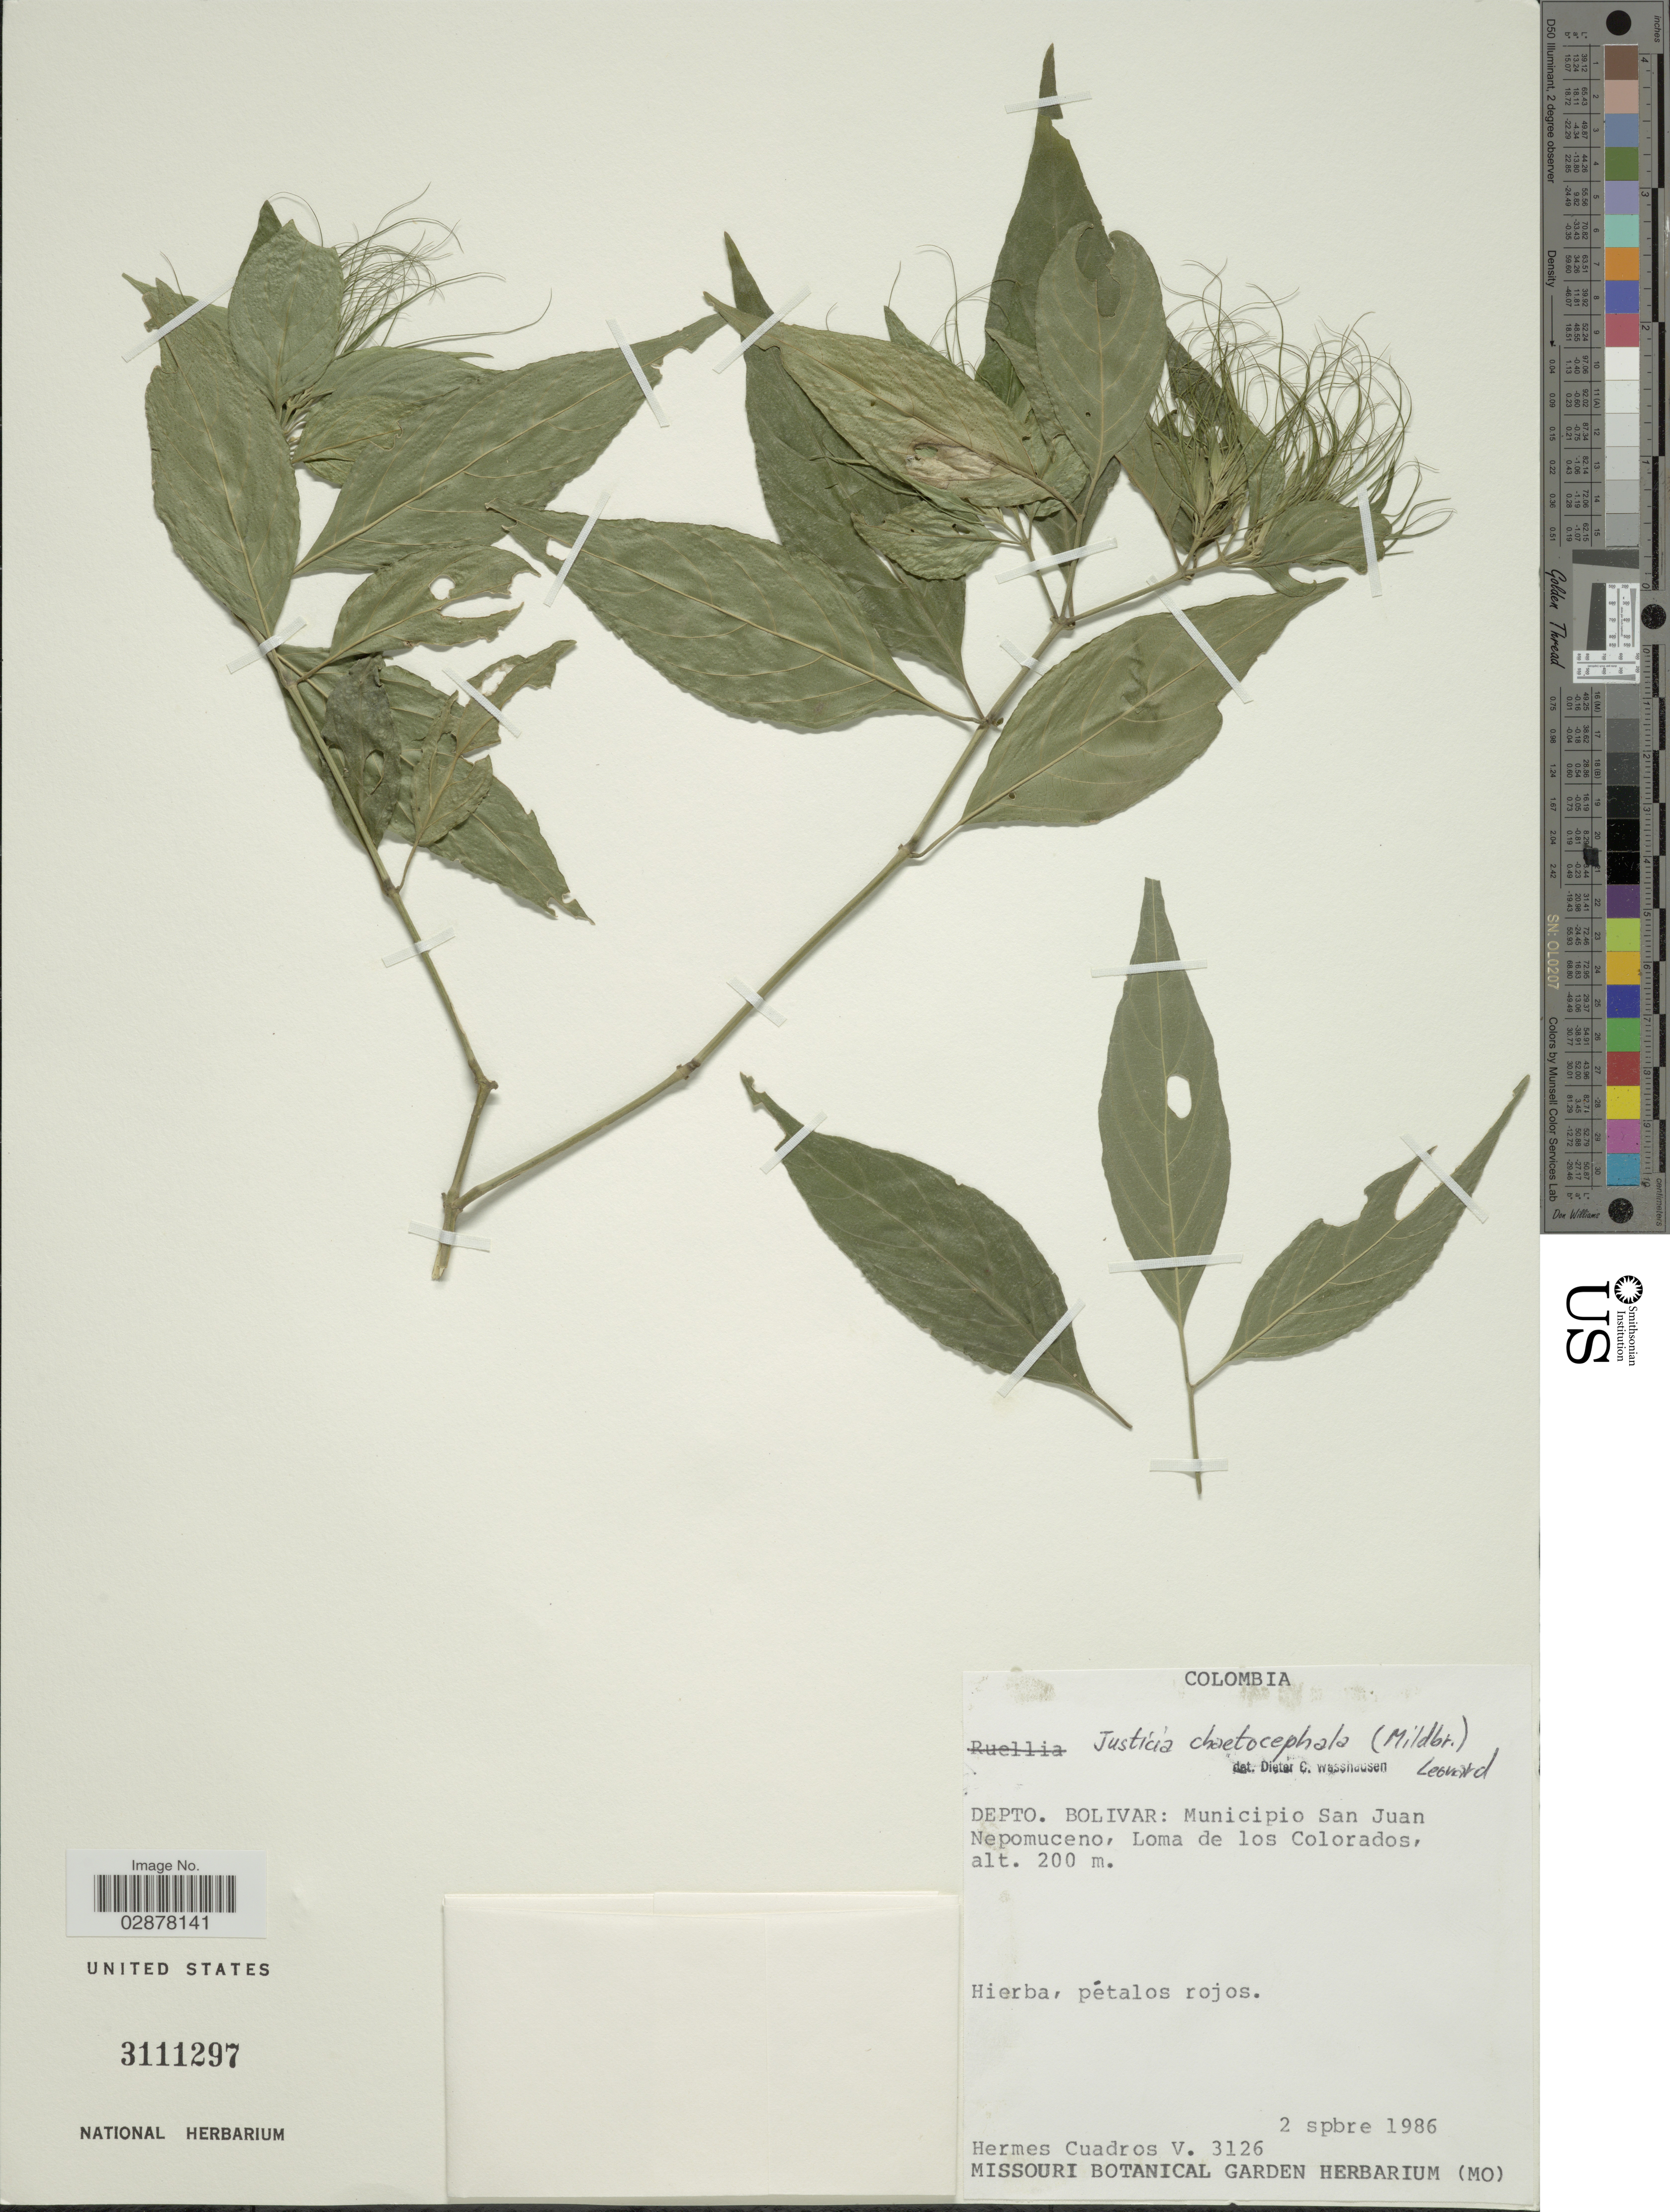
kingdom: Plantae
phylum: Tracheophyta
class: Magnoliopsida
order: Lamiales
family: Acanthaceae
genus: Justicia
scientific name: Justicia chaetocephala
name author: (Mildbr.) Leonard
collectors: H. Cuadros V.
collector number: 3126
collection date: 1986-09-02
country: Colombia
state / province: Bolívar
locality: Depto. Bolivar, Municipio San Juan Nepomuceno, Loma de los Colorados.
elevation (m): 200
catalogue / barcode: US 3111297